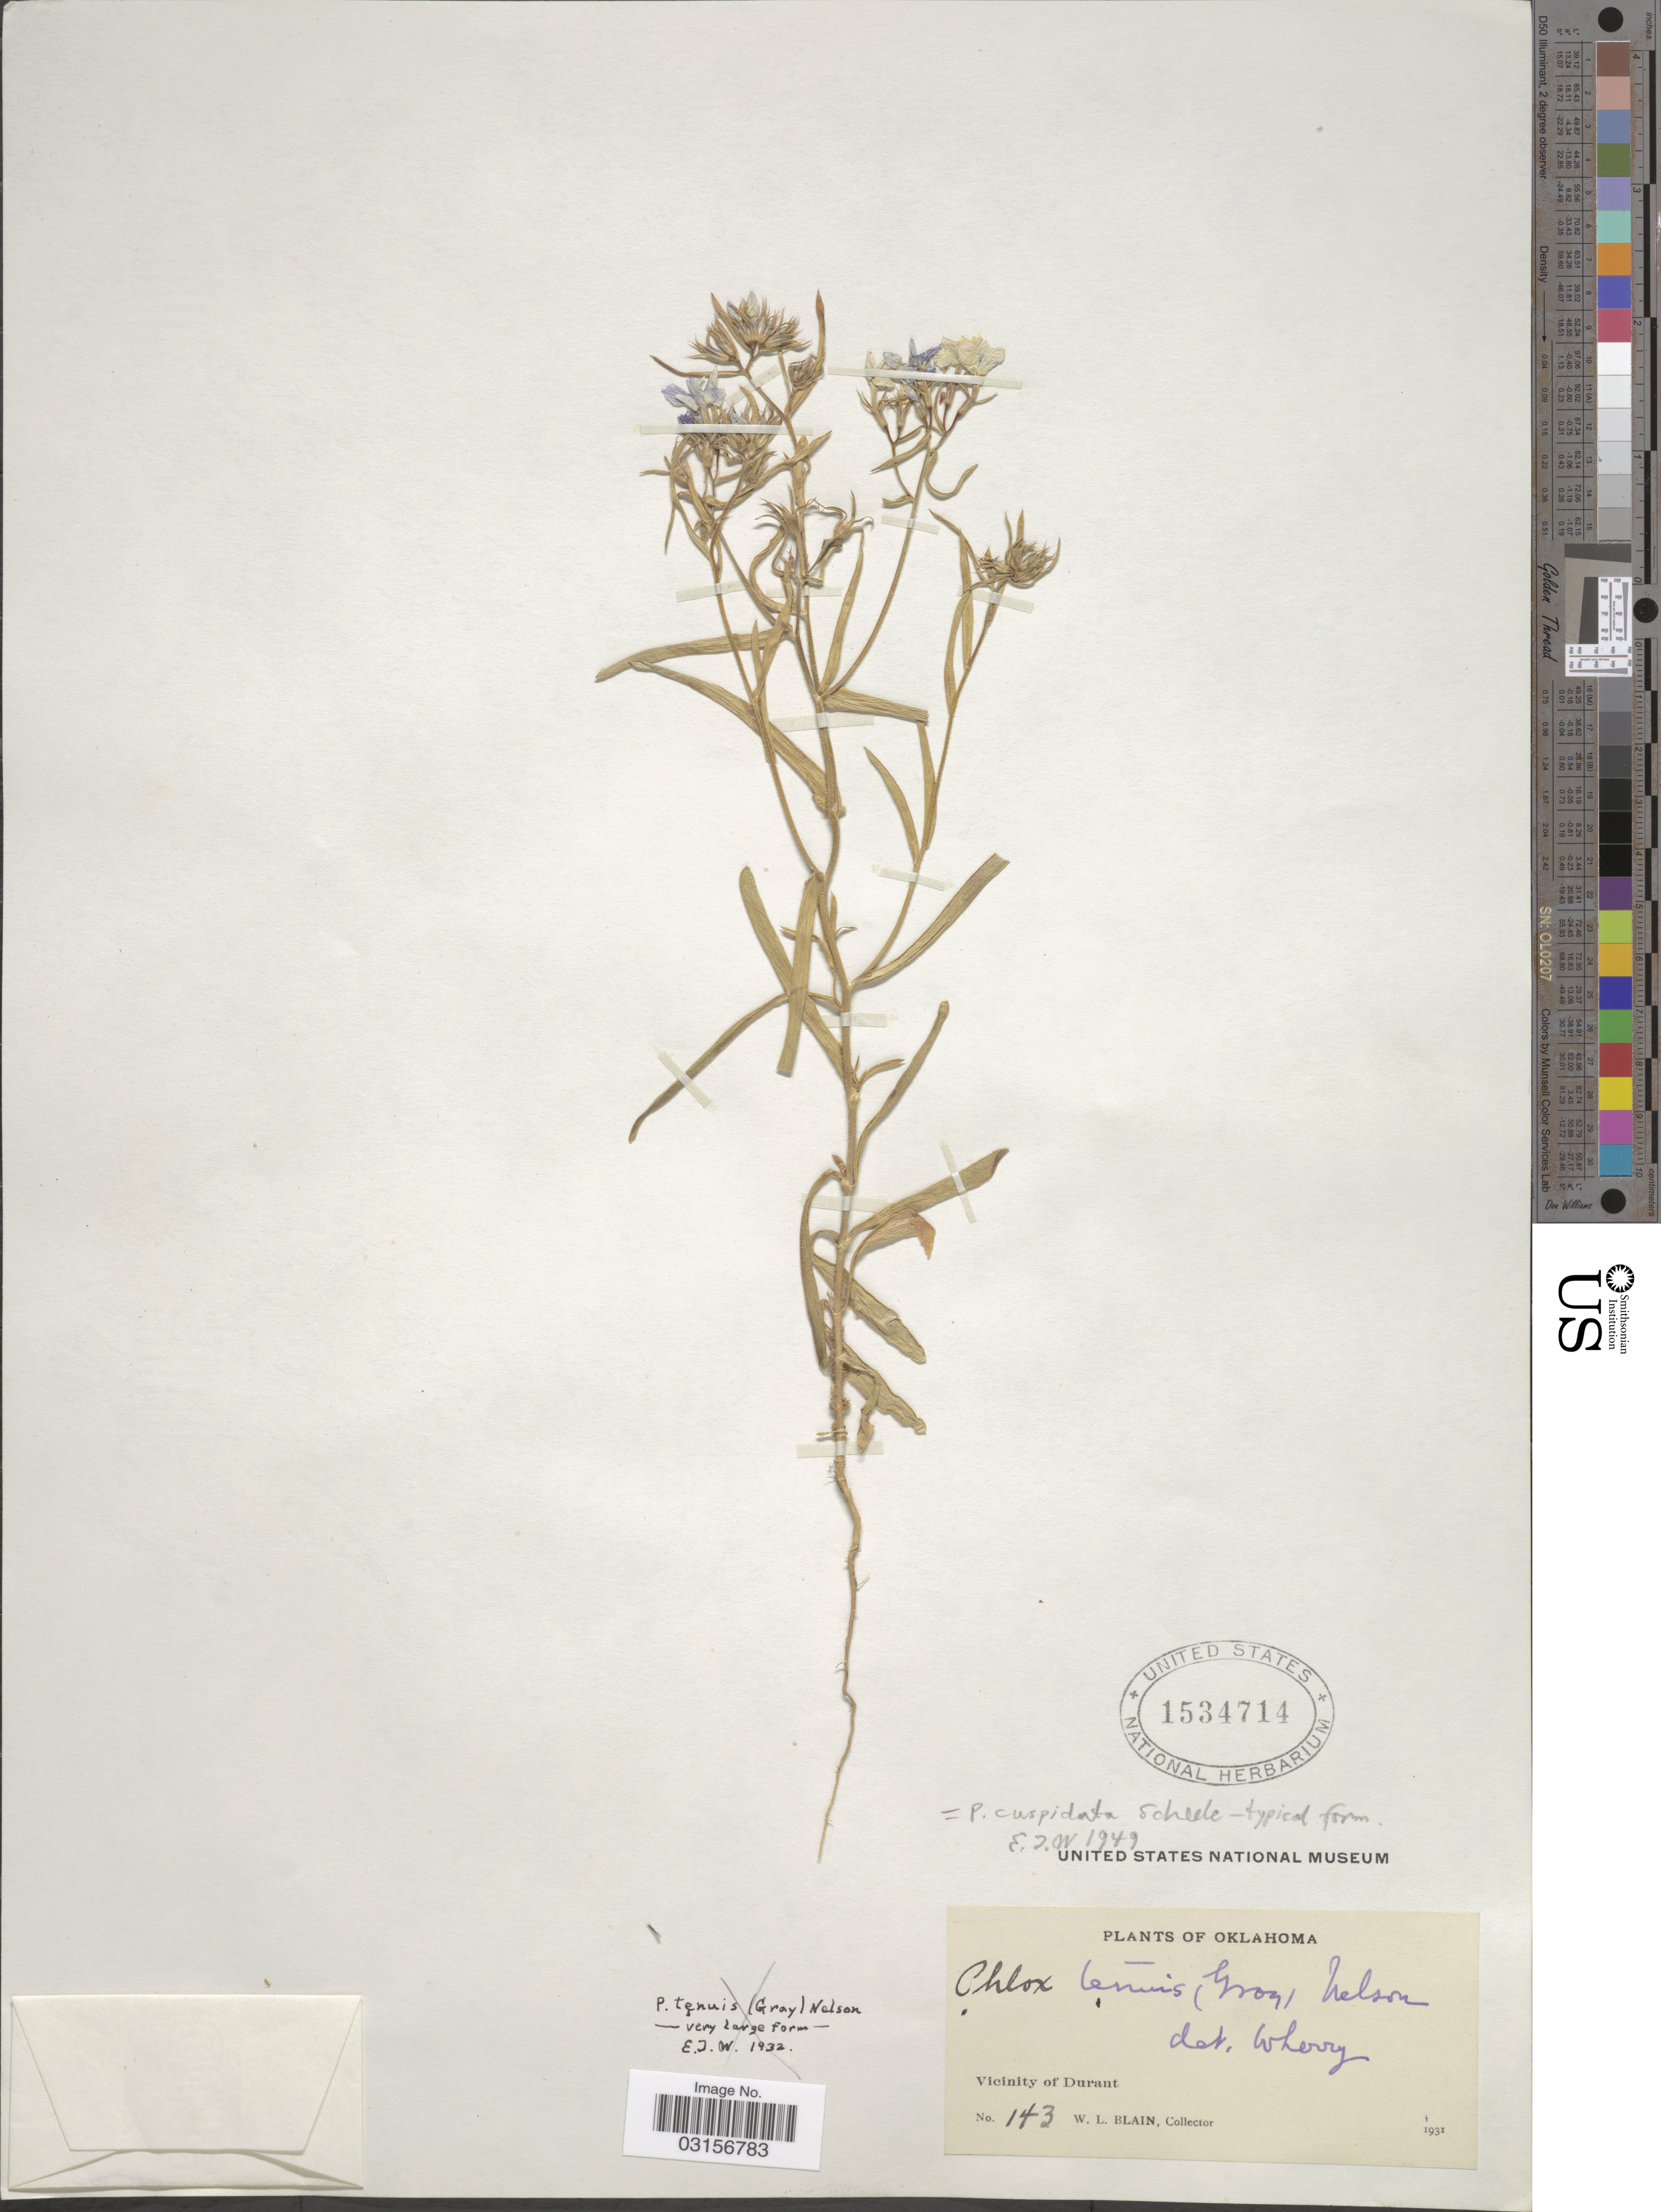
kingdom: Plantae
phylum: Tracheophyta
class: Magnoliopsida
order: Ericales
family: Polemoniaceae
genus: Phlox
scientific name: Phlox cuspidata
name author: Scheele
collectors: W. Blain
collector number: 143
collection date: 1931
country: United States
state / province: Oklahoma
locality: Vicinity of Durant.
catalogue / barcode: US 1534714